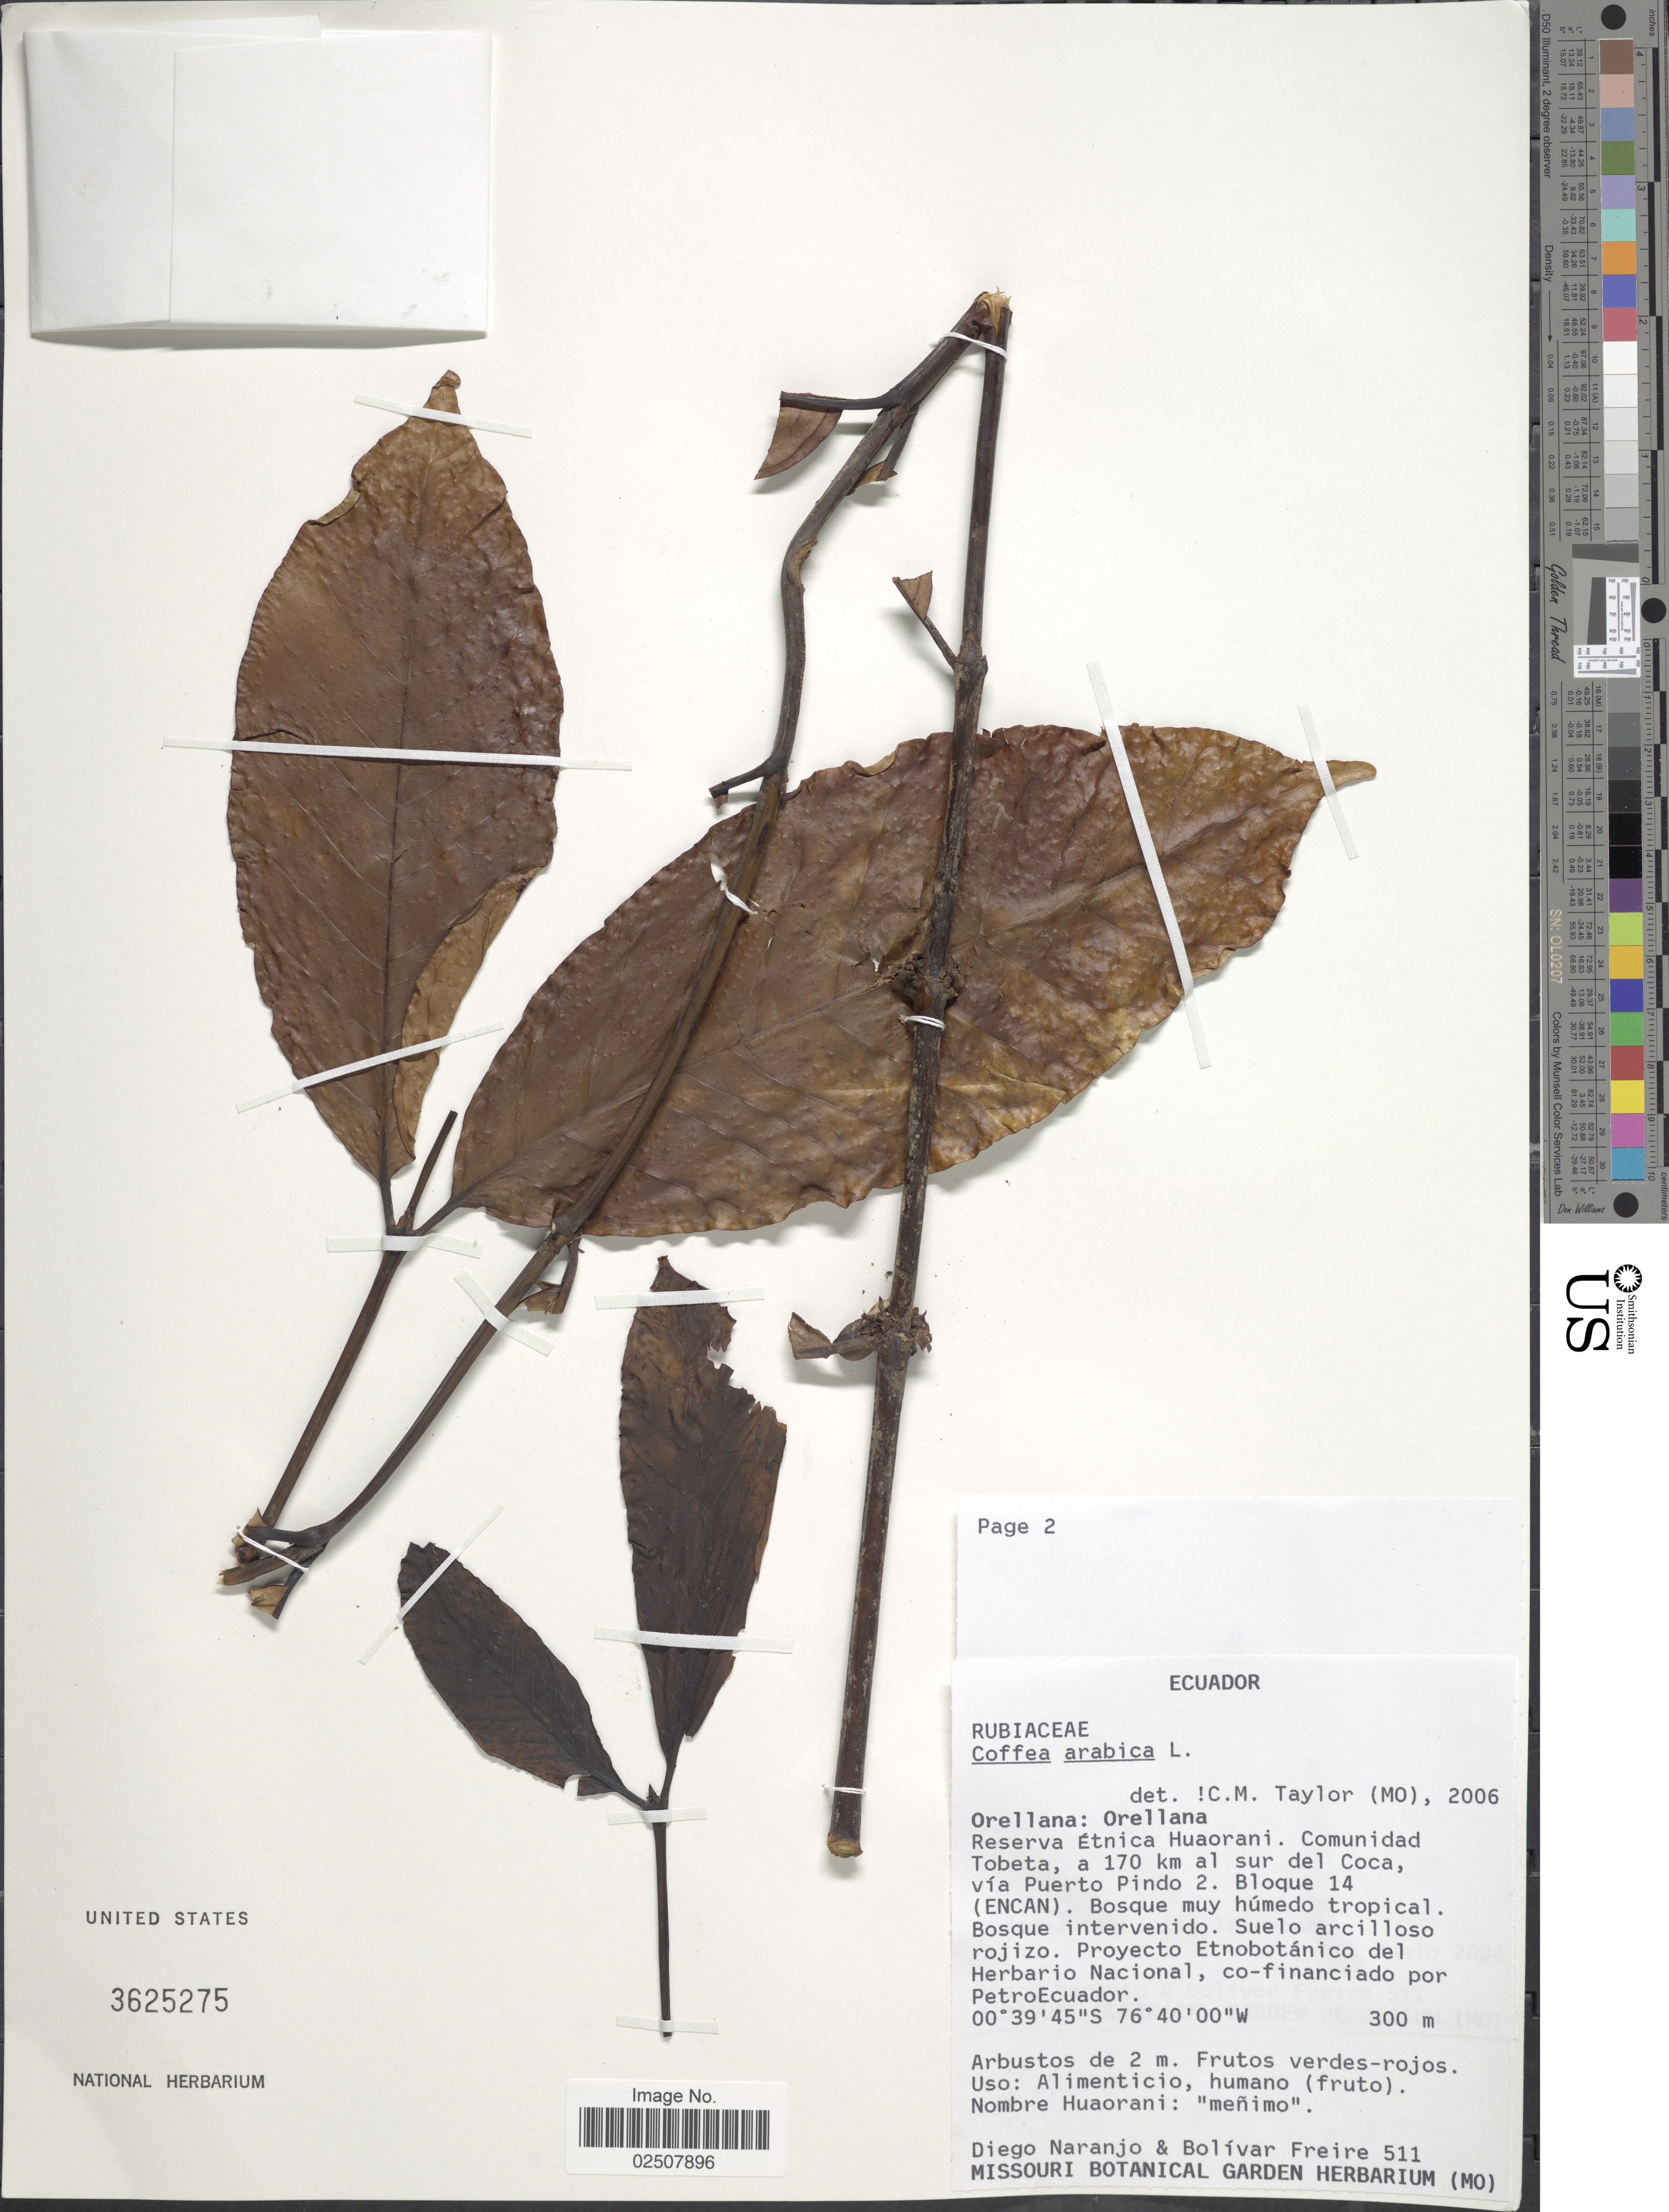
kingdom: Plantae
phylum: Tracheophyta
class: Magnoliopsida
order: Gentianales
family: Rubiaceae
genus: Coffea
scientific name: Coffea arabica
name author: L.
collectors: D. Naranjo & B. Freire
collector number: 511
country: Ecuador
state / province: Orellana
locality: Reserva Étnica Huaorani. Comunidad Tobeta, a 170 km al sur del Coca, vía Puerto Pindo 2. Bloque 14 (ENCAN). Bosque muy húmedo tropical. Bosque intervenido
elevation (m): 300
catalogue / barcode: US 3625275